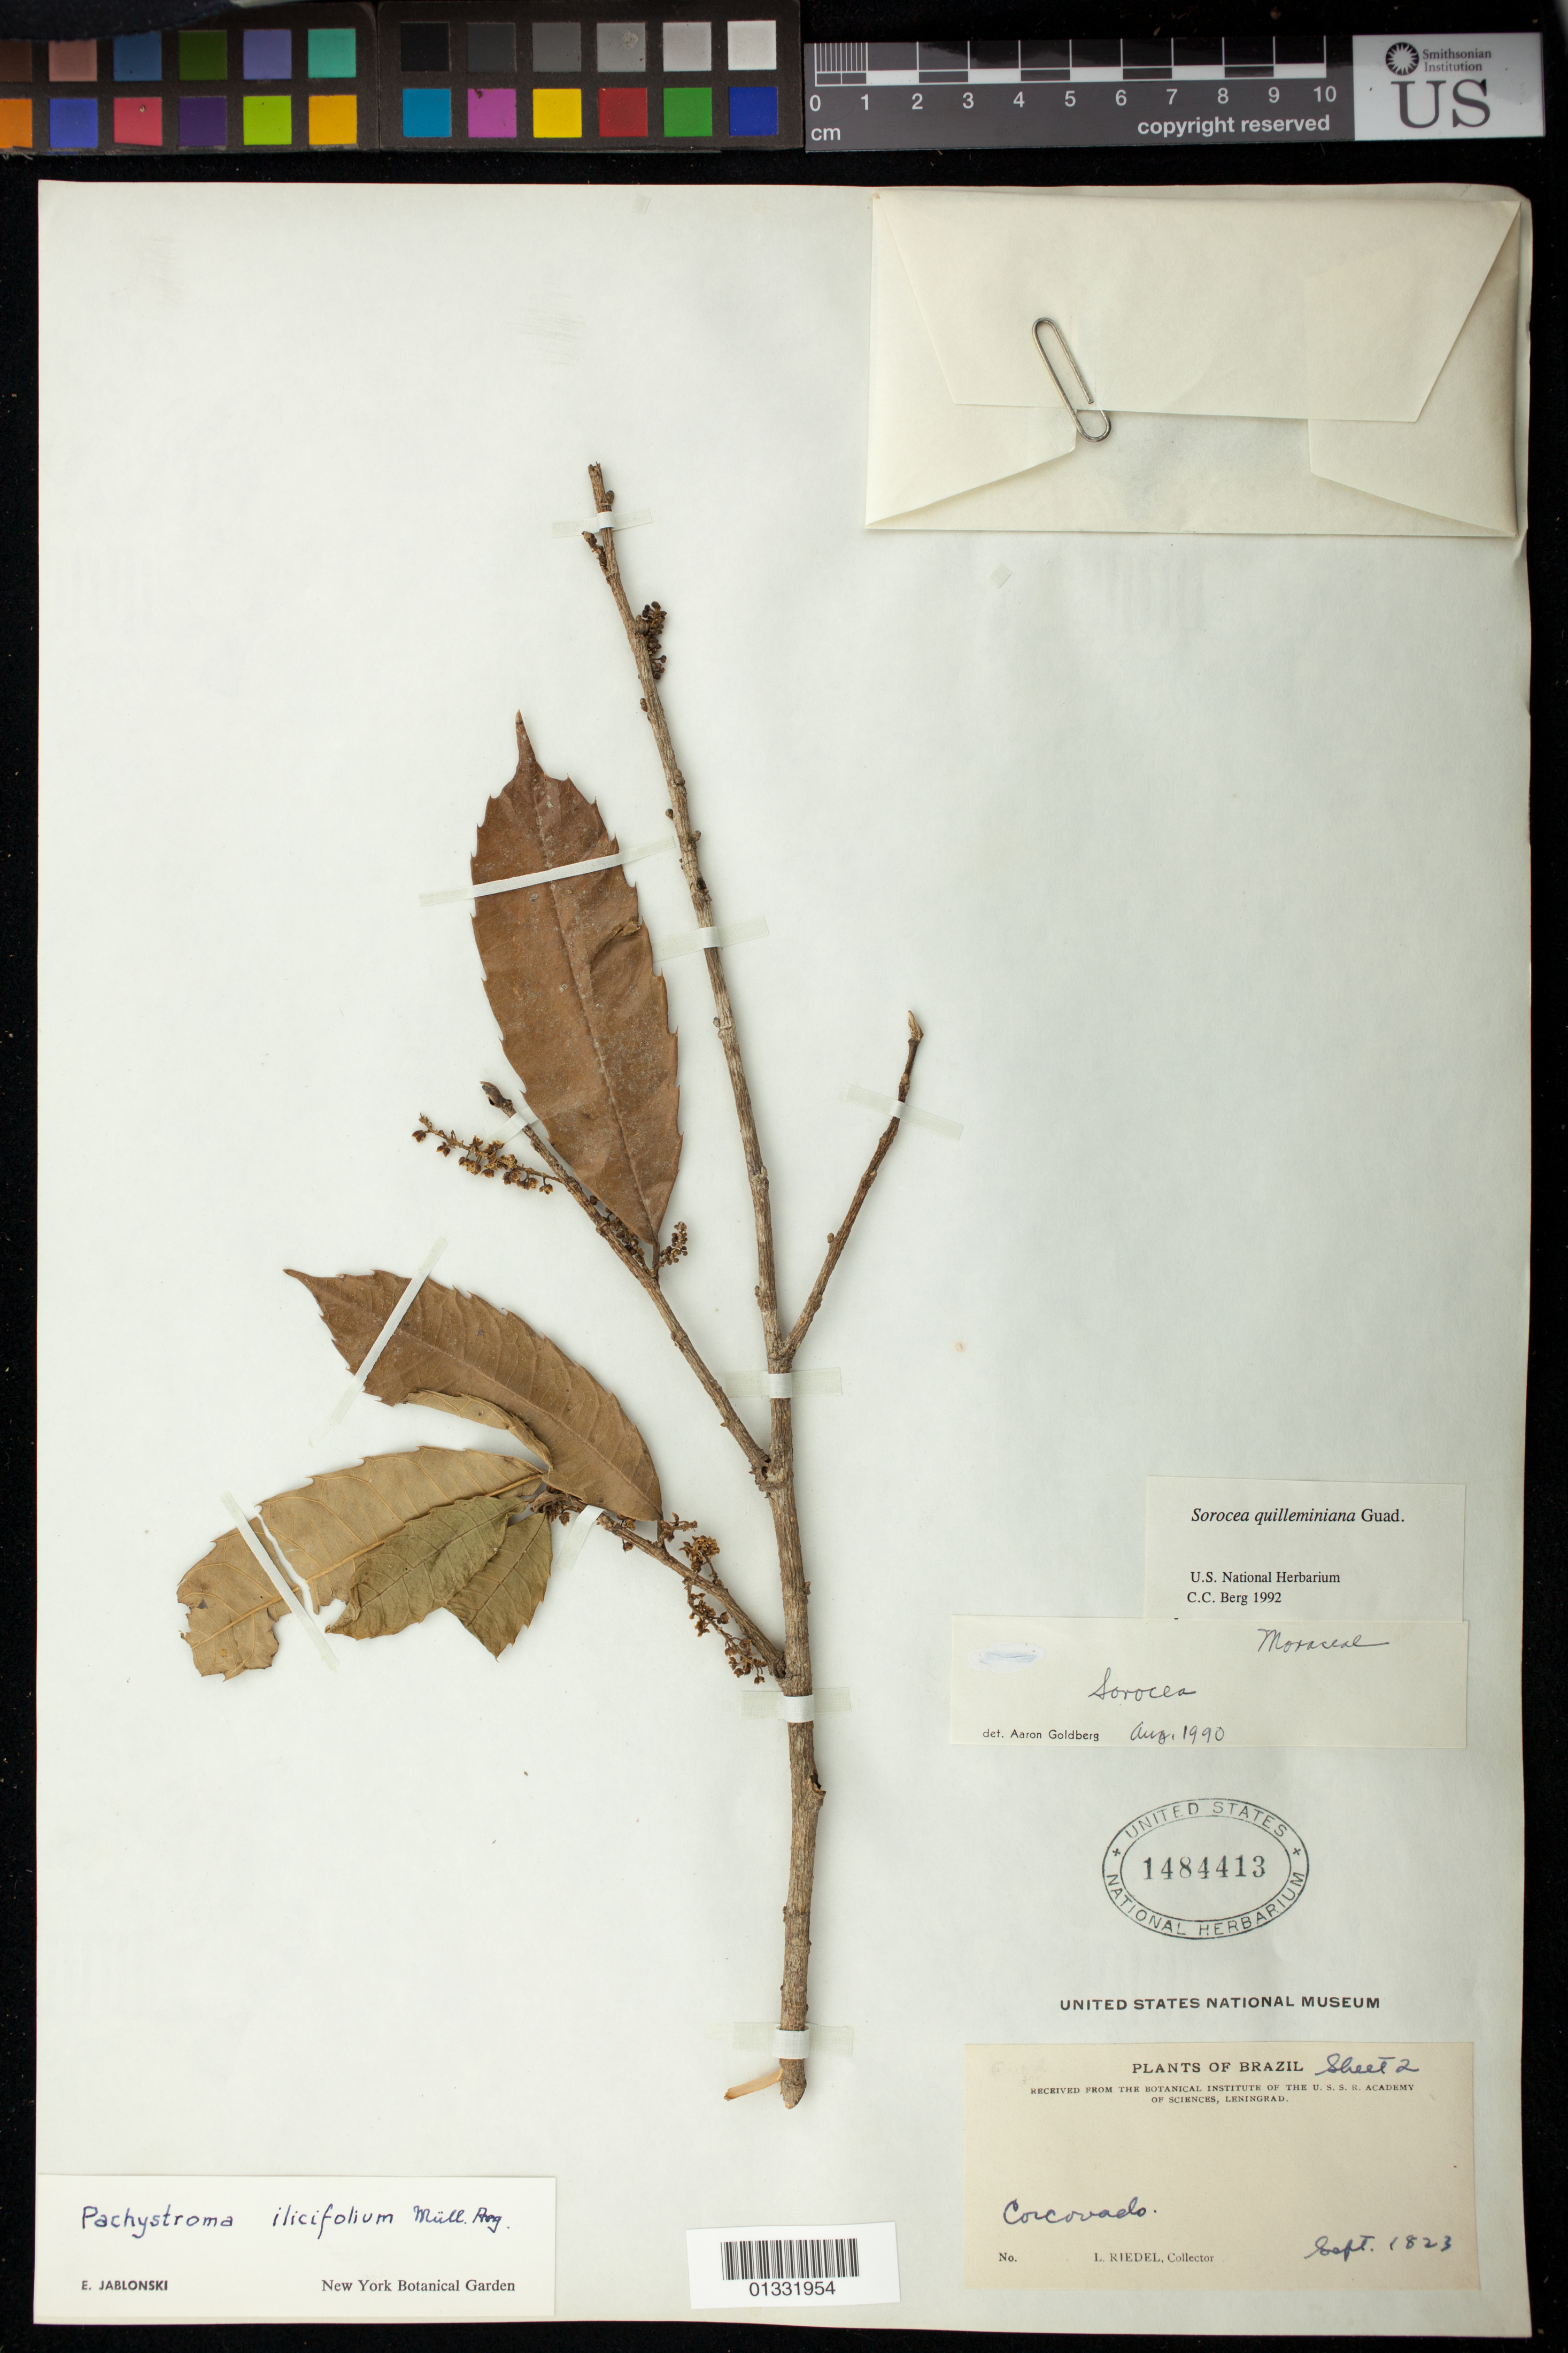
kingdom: Plantae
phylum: Tracheophyta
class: Magnoliopsida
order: Rosales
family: Moraceae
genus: Sorocea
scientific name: Sorocea guilleminiana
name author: Gaudich.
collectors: L. Riedel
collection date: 1823-09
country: Brazil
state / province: Rio de Janeiro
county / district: Rio de Janeiro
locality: Corcovado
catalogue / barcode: US 1484413